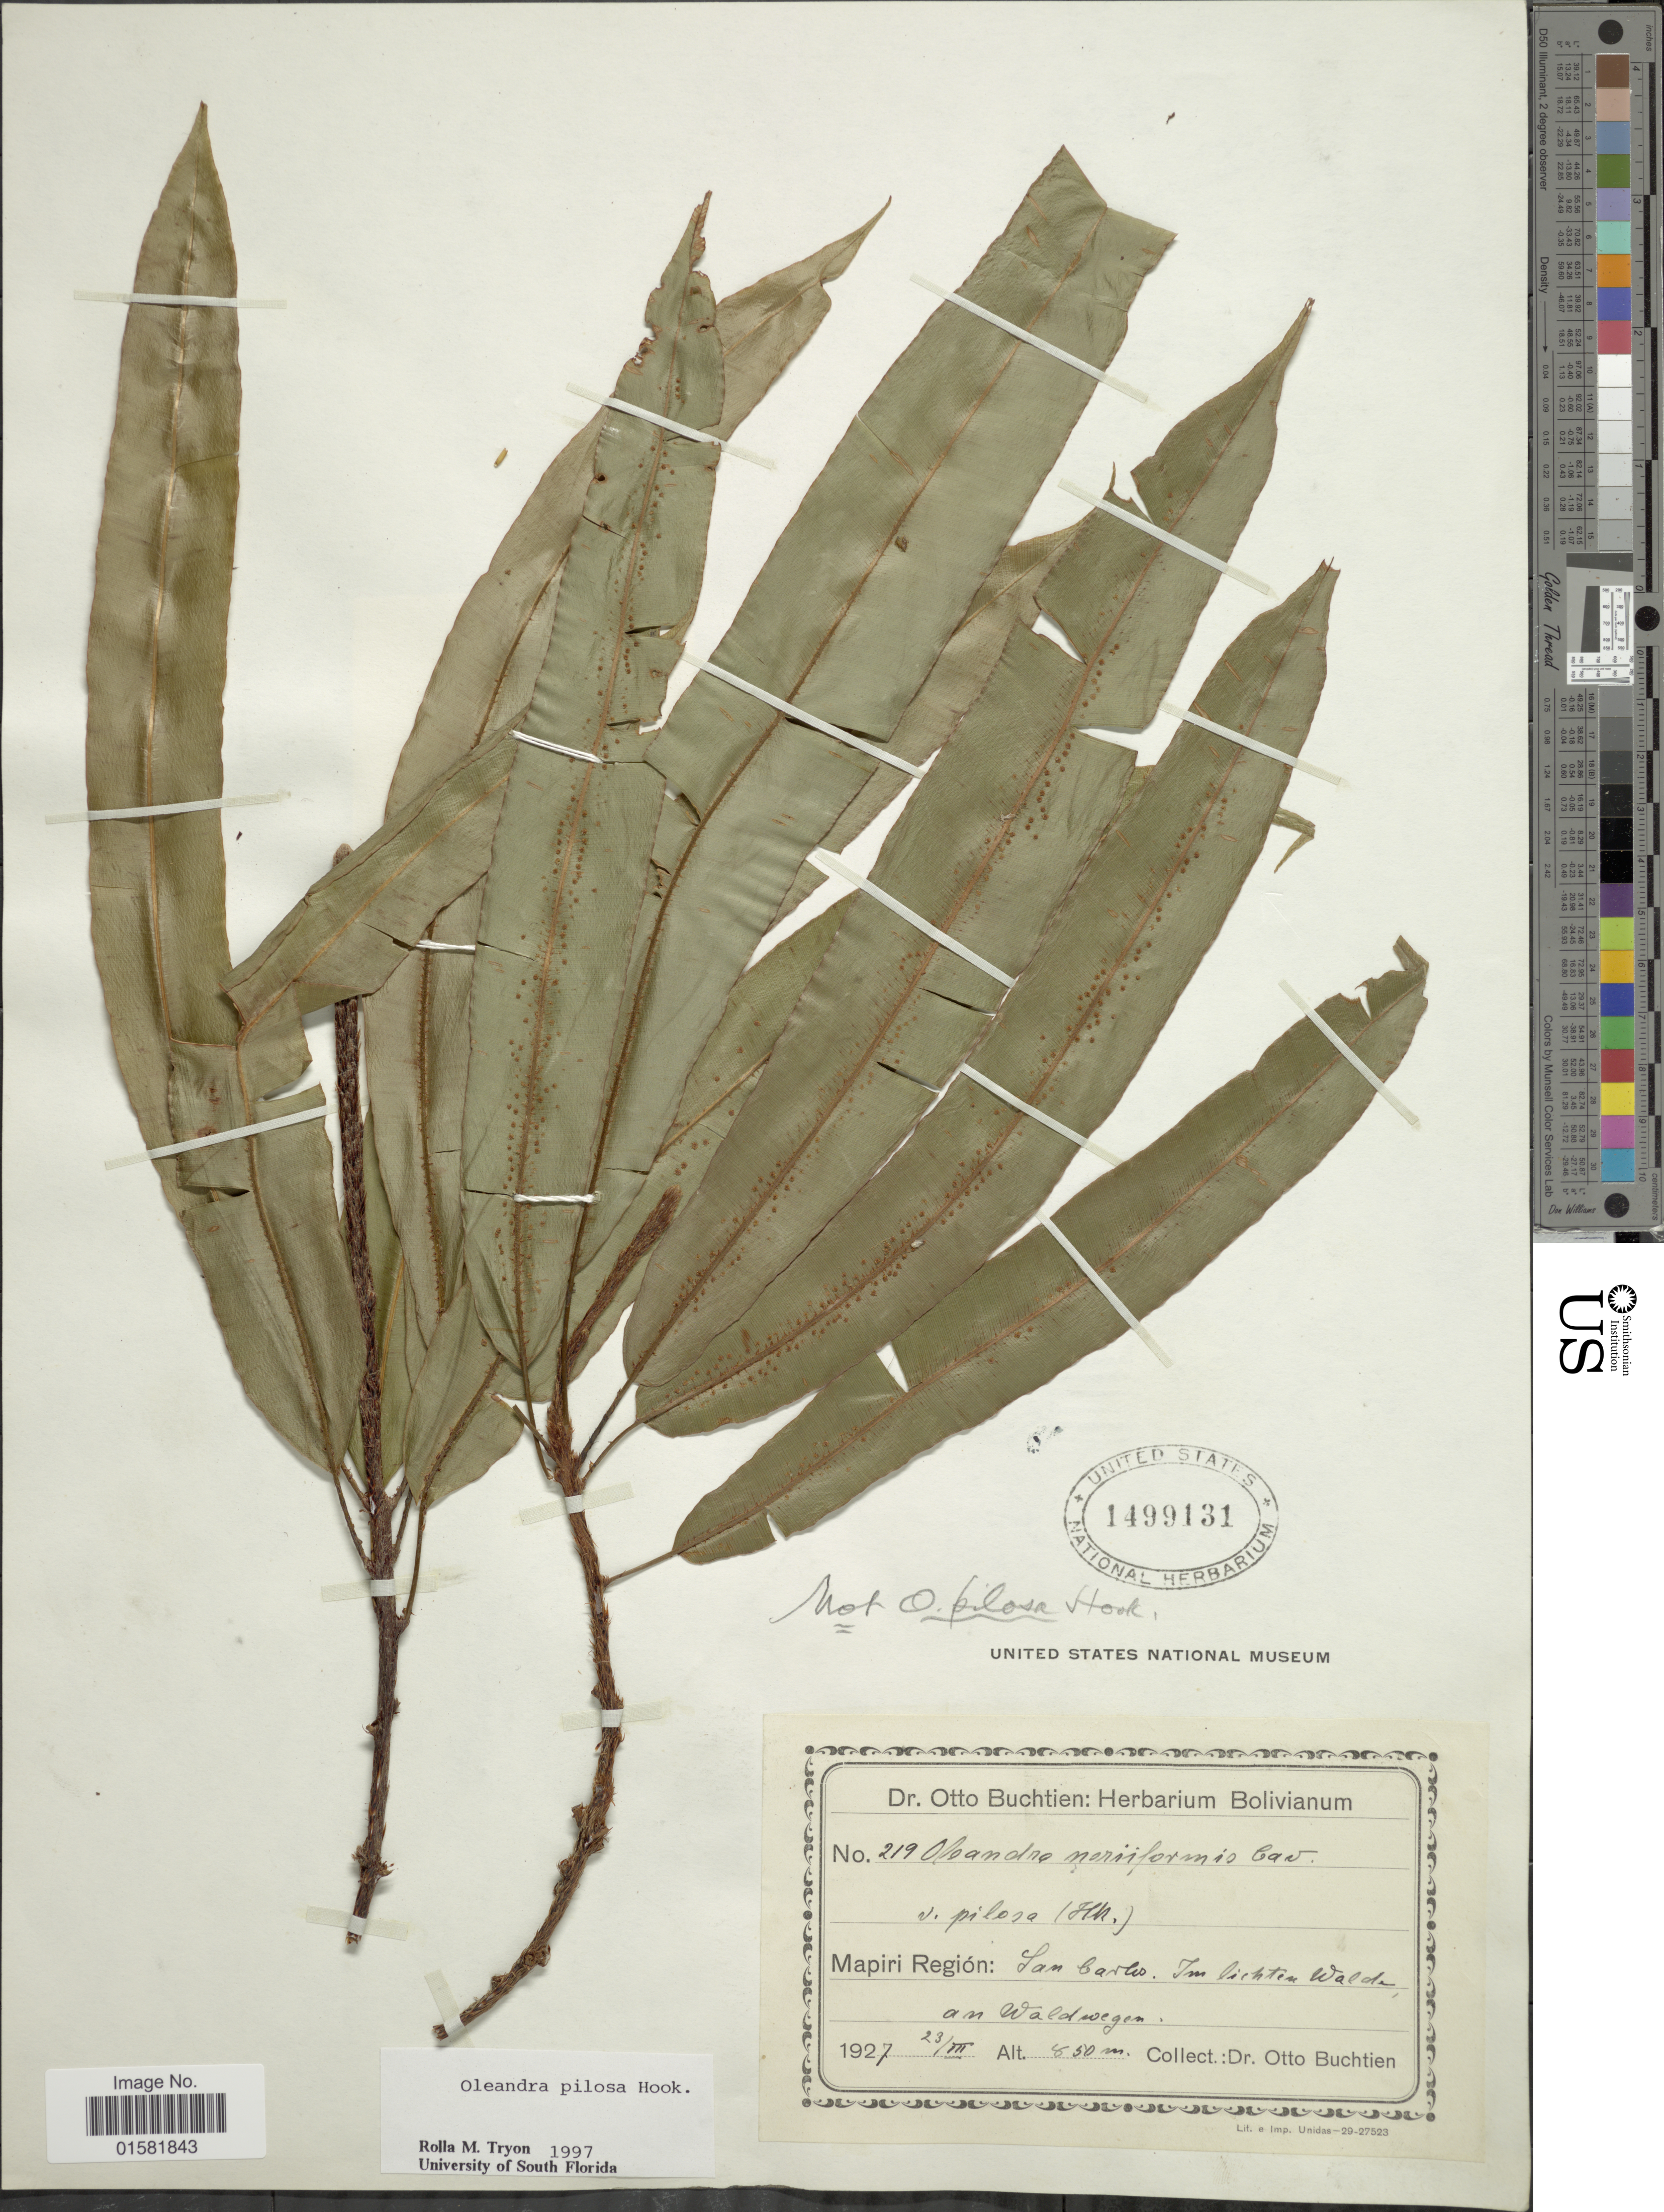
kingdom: Plantae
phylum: Tracheophyta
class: Polypodiopsida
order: Polypodiales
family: Oleandraceae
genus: Oleandra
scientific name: Oleandra pilosa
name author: Hook.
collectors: O. Buchtien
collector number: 219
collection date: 1927-03-23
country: Bolivia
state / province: La Paz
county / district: Mapiri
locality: San Carlos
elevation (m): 850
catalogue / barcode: US 1499131